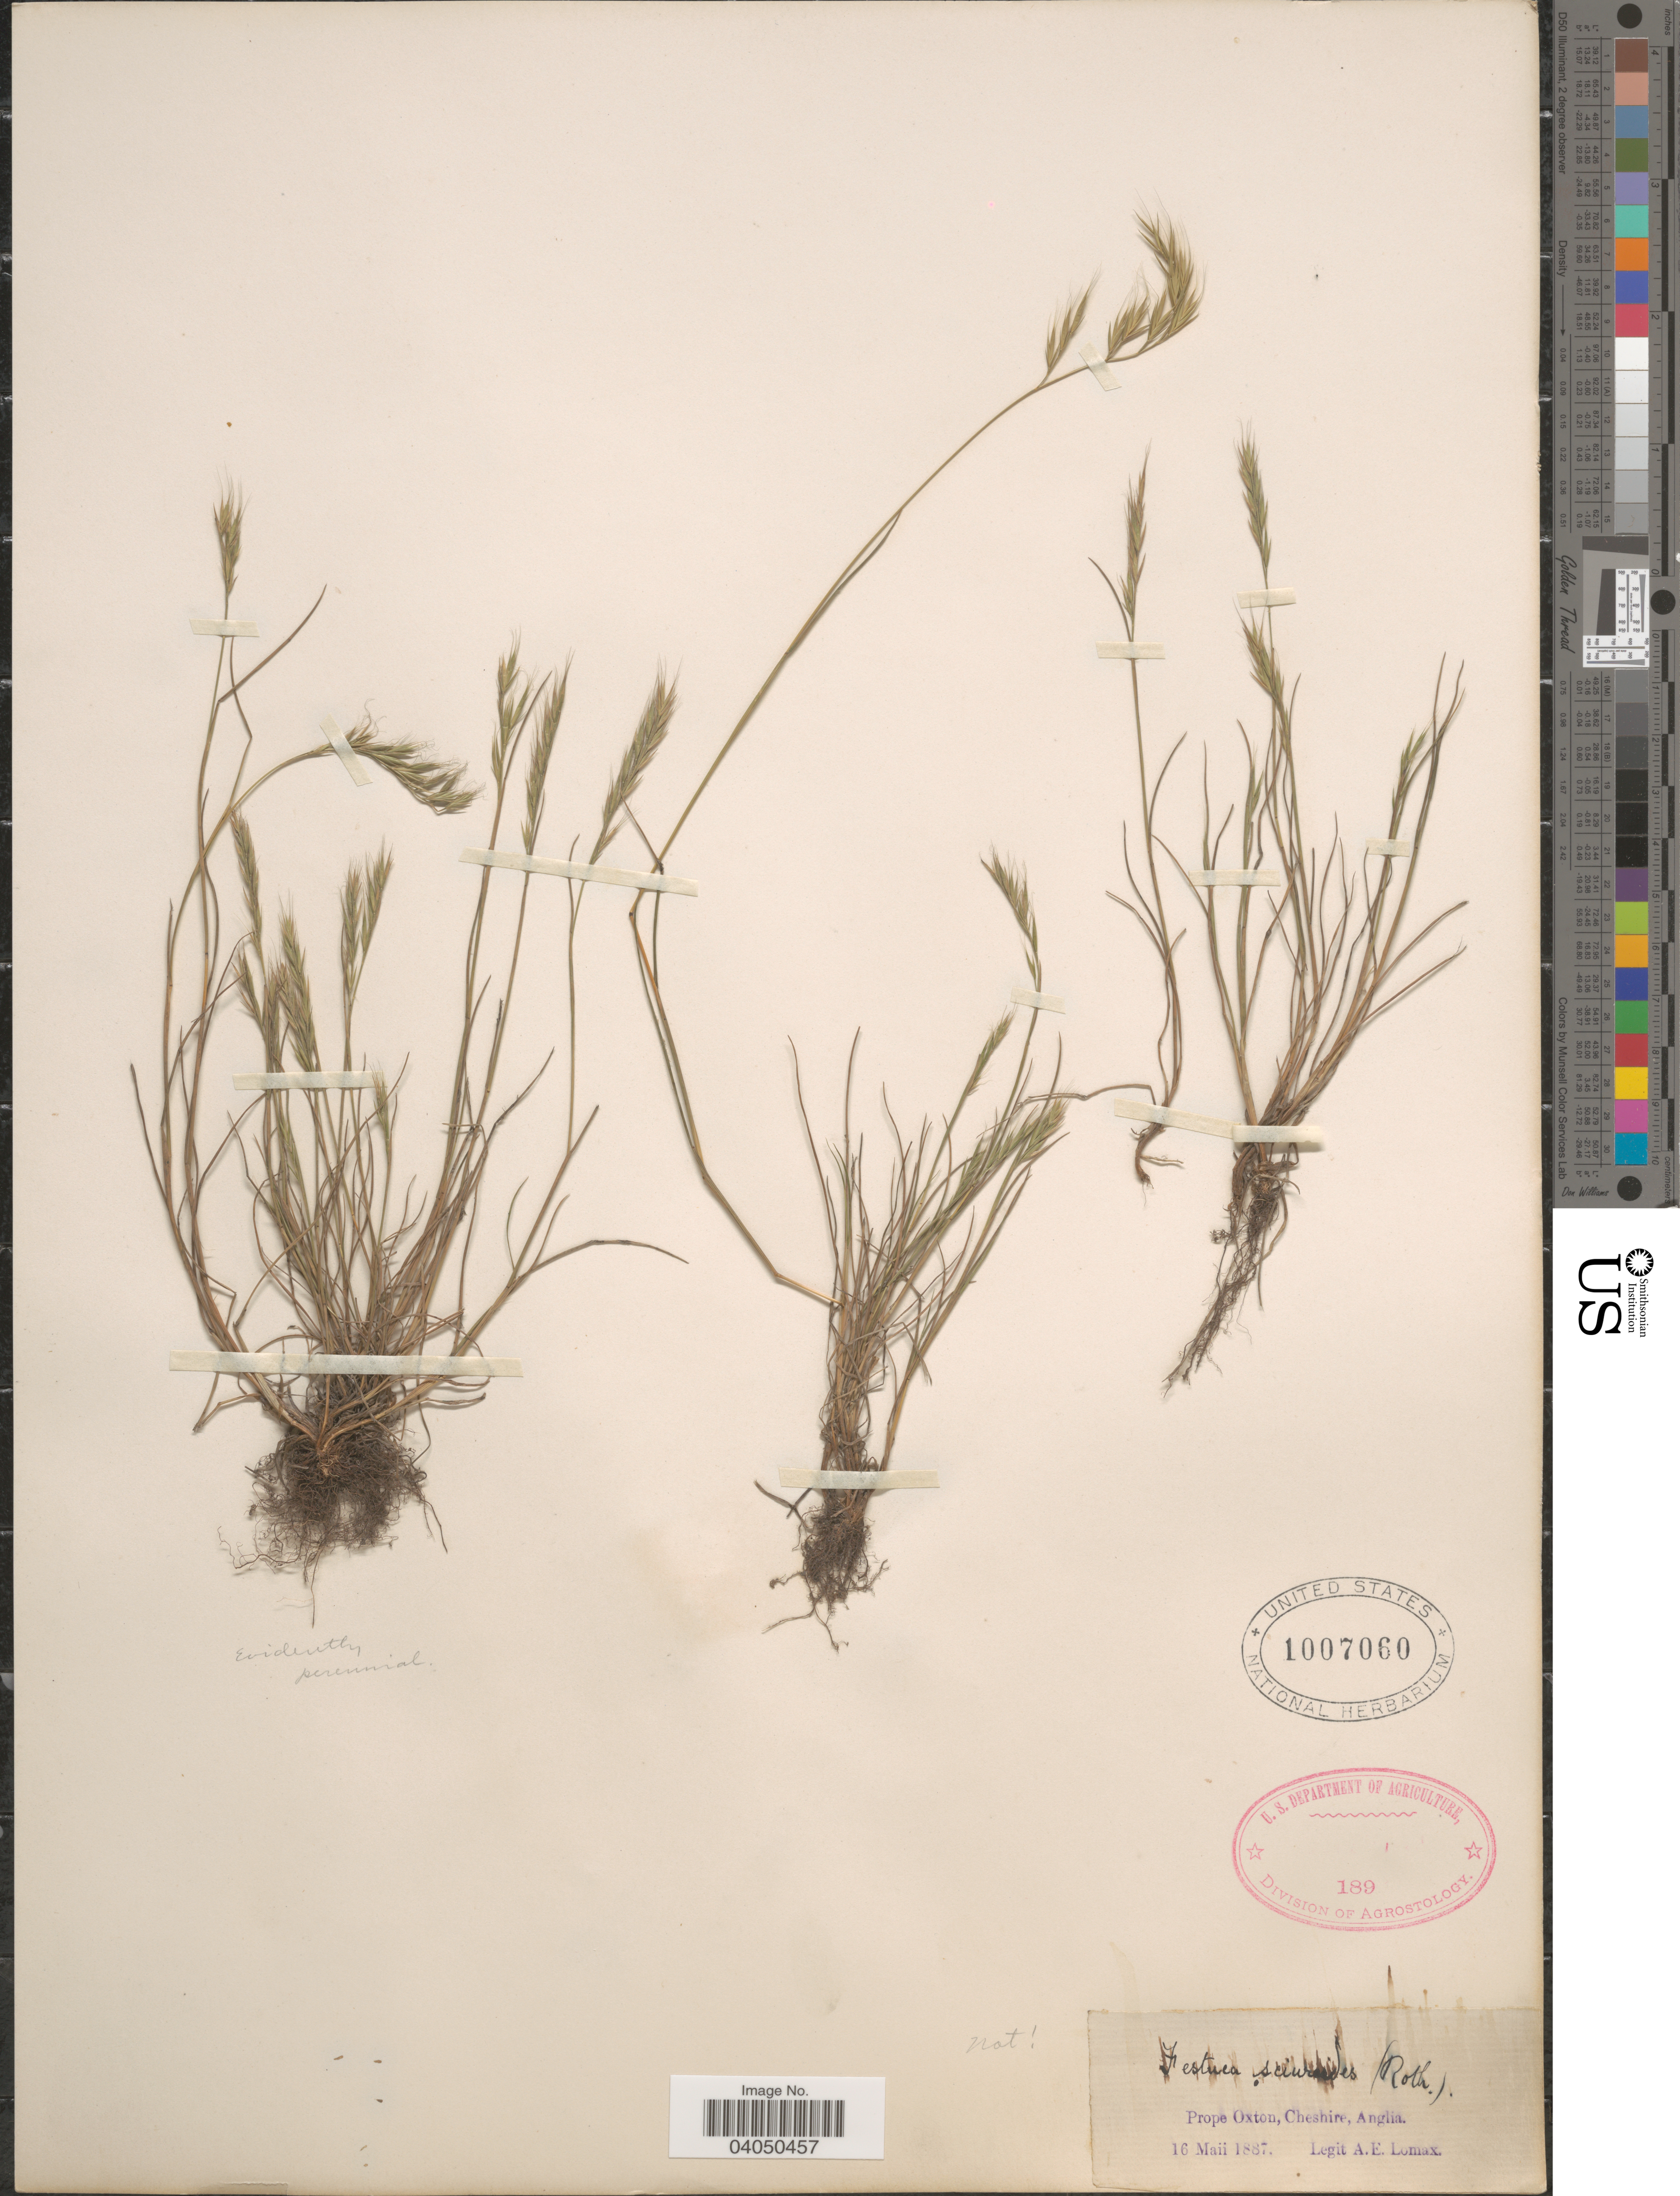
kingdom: Plantae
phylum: Tracheophyta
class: Liliopsida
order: Poales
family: Poaceae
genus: Festuca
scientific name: Festuca sp.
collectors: A. Lomax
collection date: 1887-05-16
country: United Kingdom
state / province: England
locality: Prope Oxton, Cheshire, Anglia.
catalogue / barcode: US 1007060